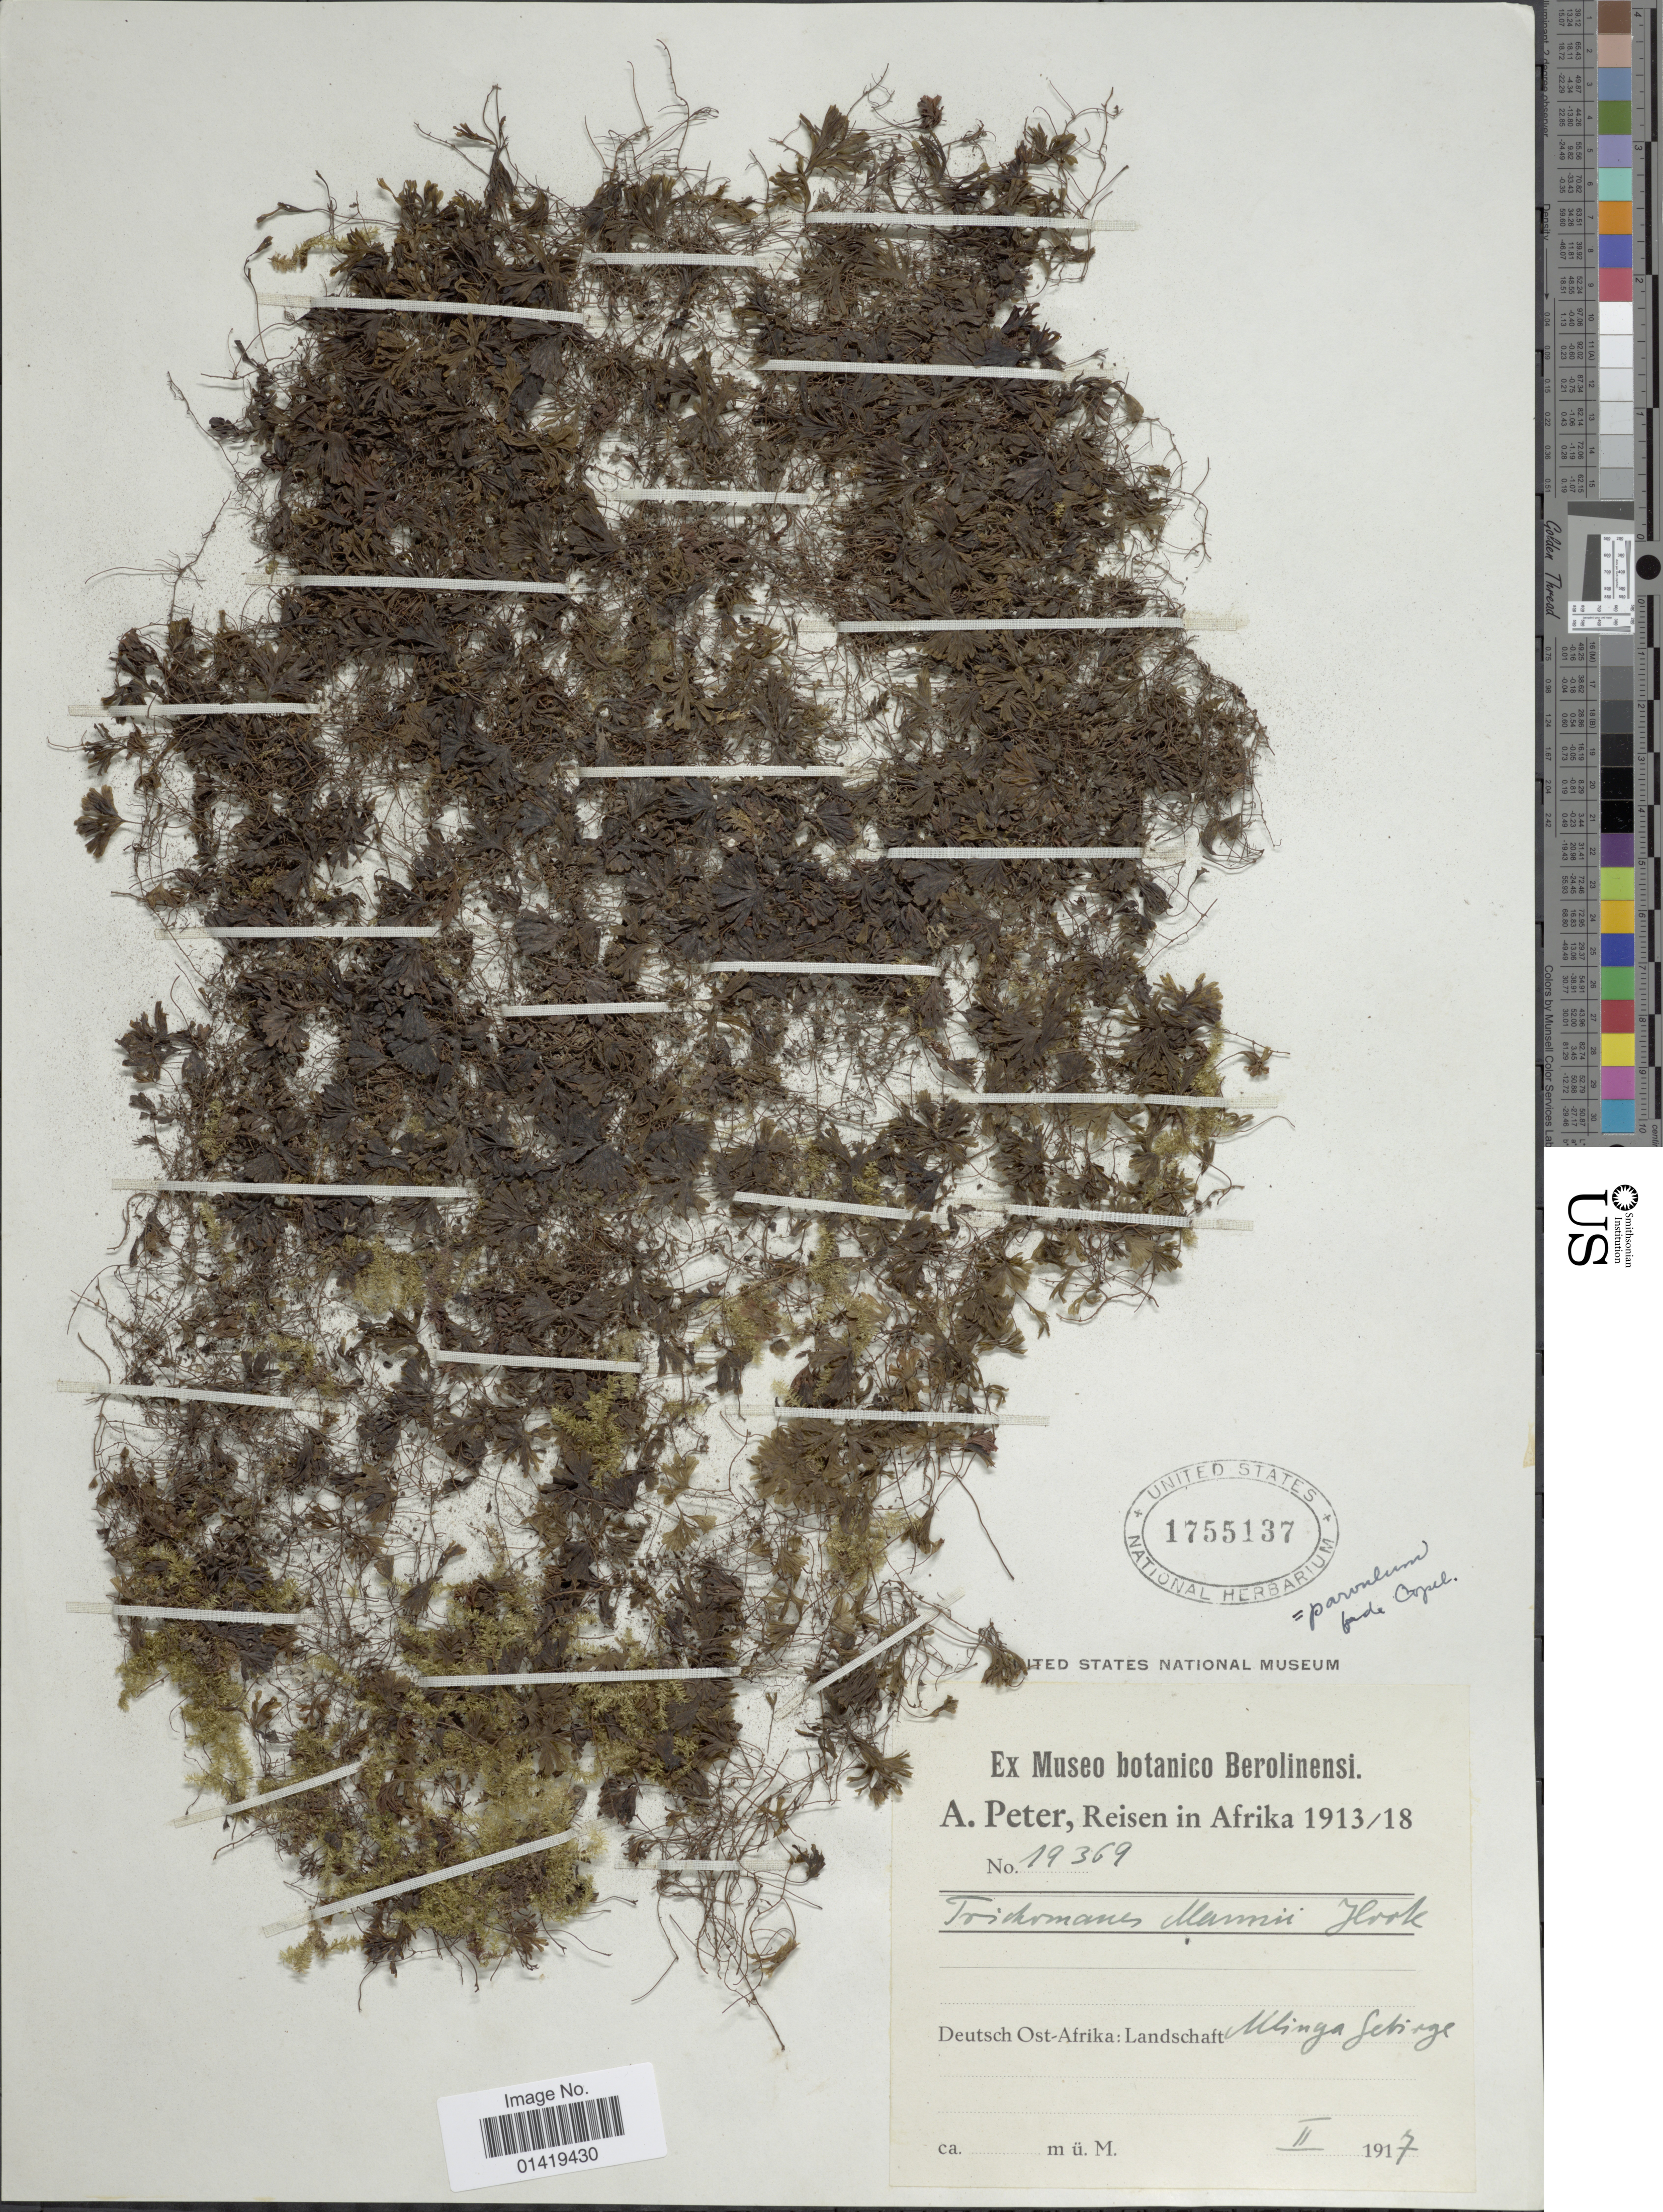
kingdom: Plantae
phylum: Tracheophyta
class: Polypodiopsida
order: Hymenophyllales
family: Hymenophyllaceae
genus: Hymenophyllum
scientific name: Hymenophyllum parvulum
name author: C. Chr.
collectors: A. Peter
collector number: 19369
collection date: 1917-02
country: Tanzania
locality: Deutsch Ost Afrika: Landschaft Ulinga Gebrige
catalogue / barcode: US 1755137